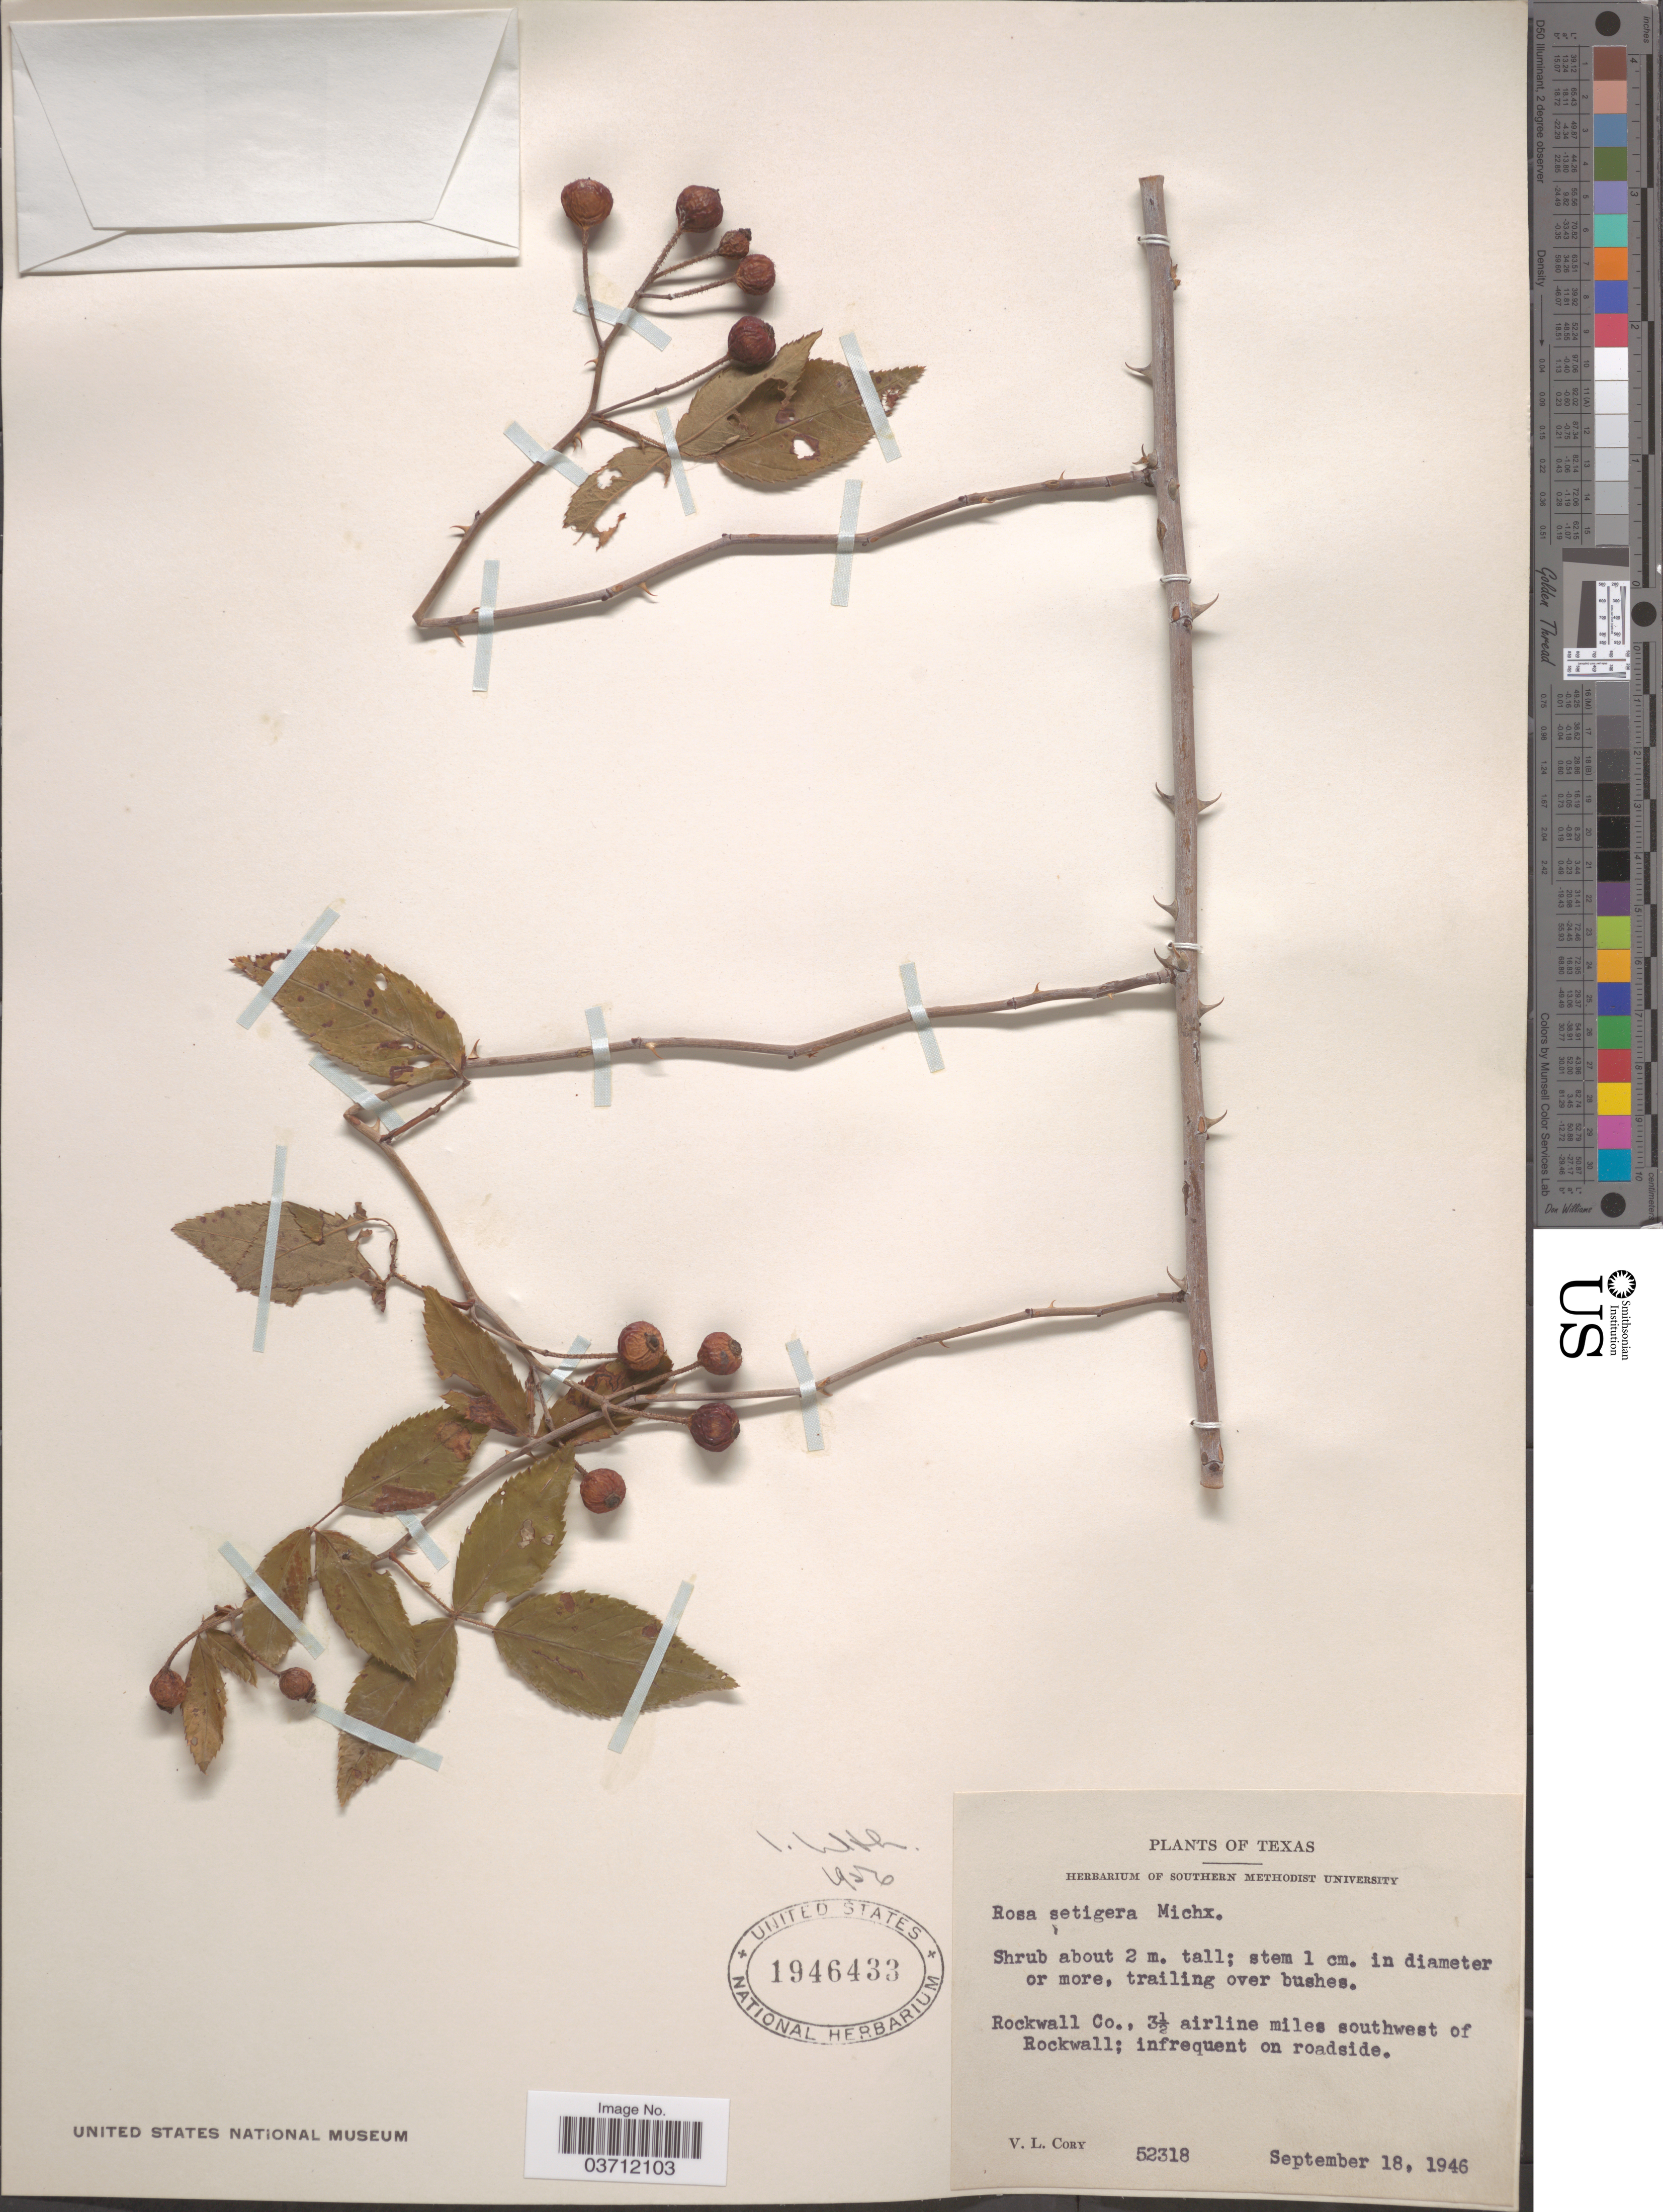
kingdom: Plantae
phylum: Tracheophyta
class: Magnoliopsida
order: Rosales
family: Rosaceae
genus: Rosa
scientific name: Rosa setigera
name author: Michx.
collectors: V. Cory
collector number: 52318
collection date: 1946-09-18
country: United States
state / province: Texas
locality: Rockwall Co., 3½ airline miles southwest of Rockwall.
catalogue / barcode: US 1946433